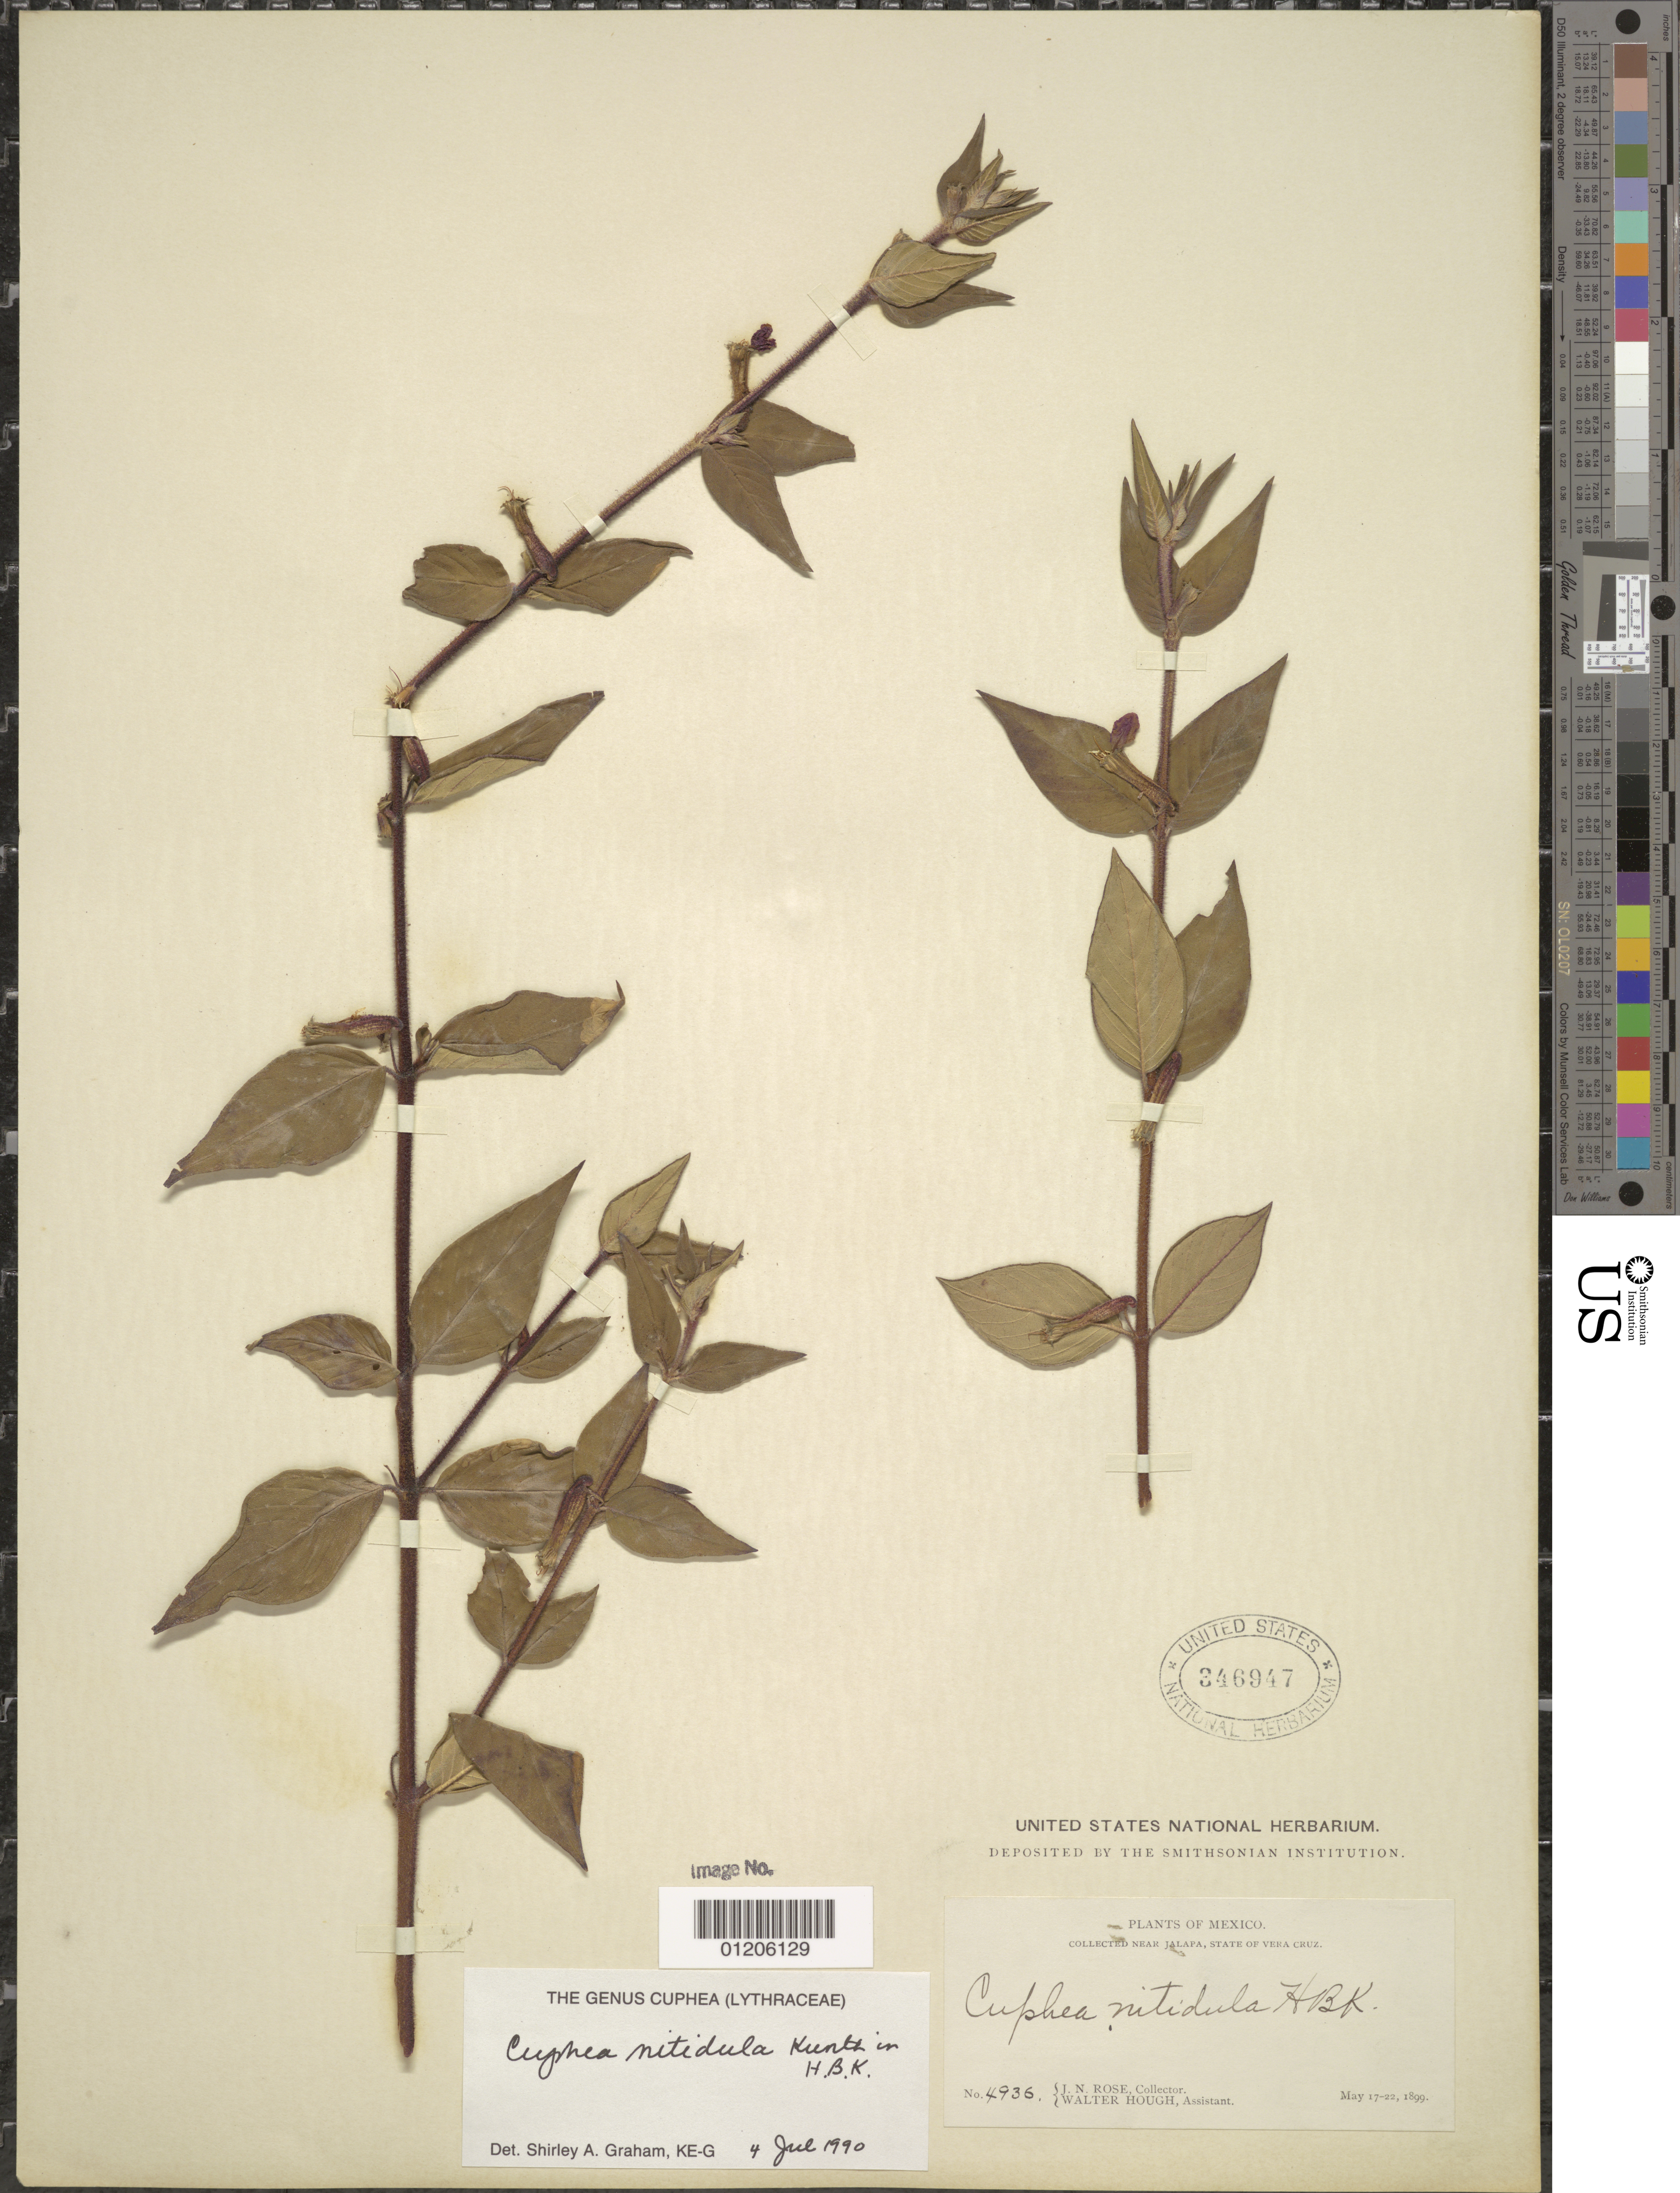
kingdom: Plantae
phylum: Tracheophyta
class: Magnoliopsida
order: Myrtales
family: Lythraceae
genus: Cuphea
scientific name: Cuphea nitidula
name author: Kunth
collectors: J. N. Rose & W. Hough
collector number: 4936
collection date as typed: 17 May 1899 to 22 May 1899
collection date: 1899-05-17/1899-05-22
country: Mexico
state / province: Veracruz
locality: Near Jalapa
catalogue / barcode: US 346947